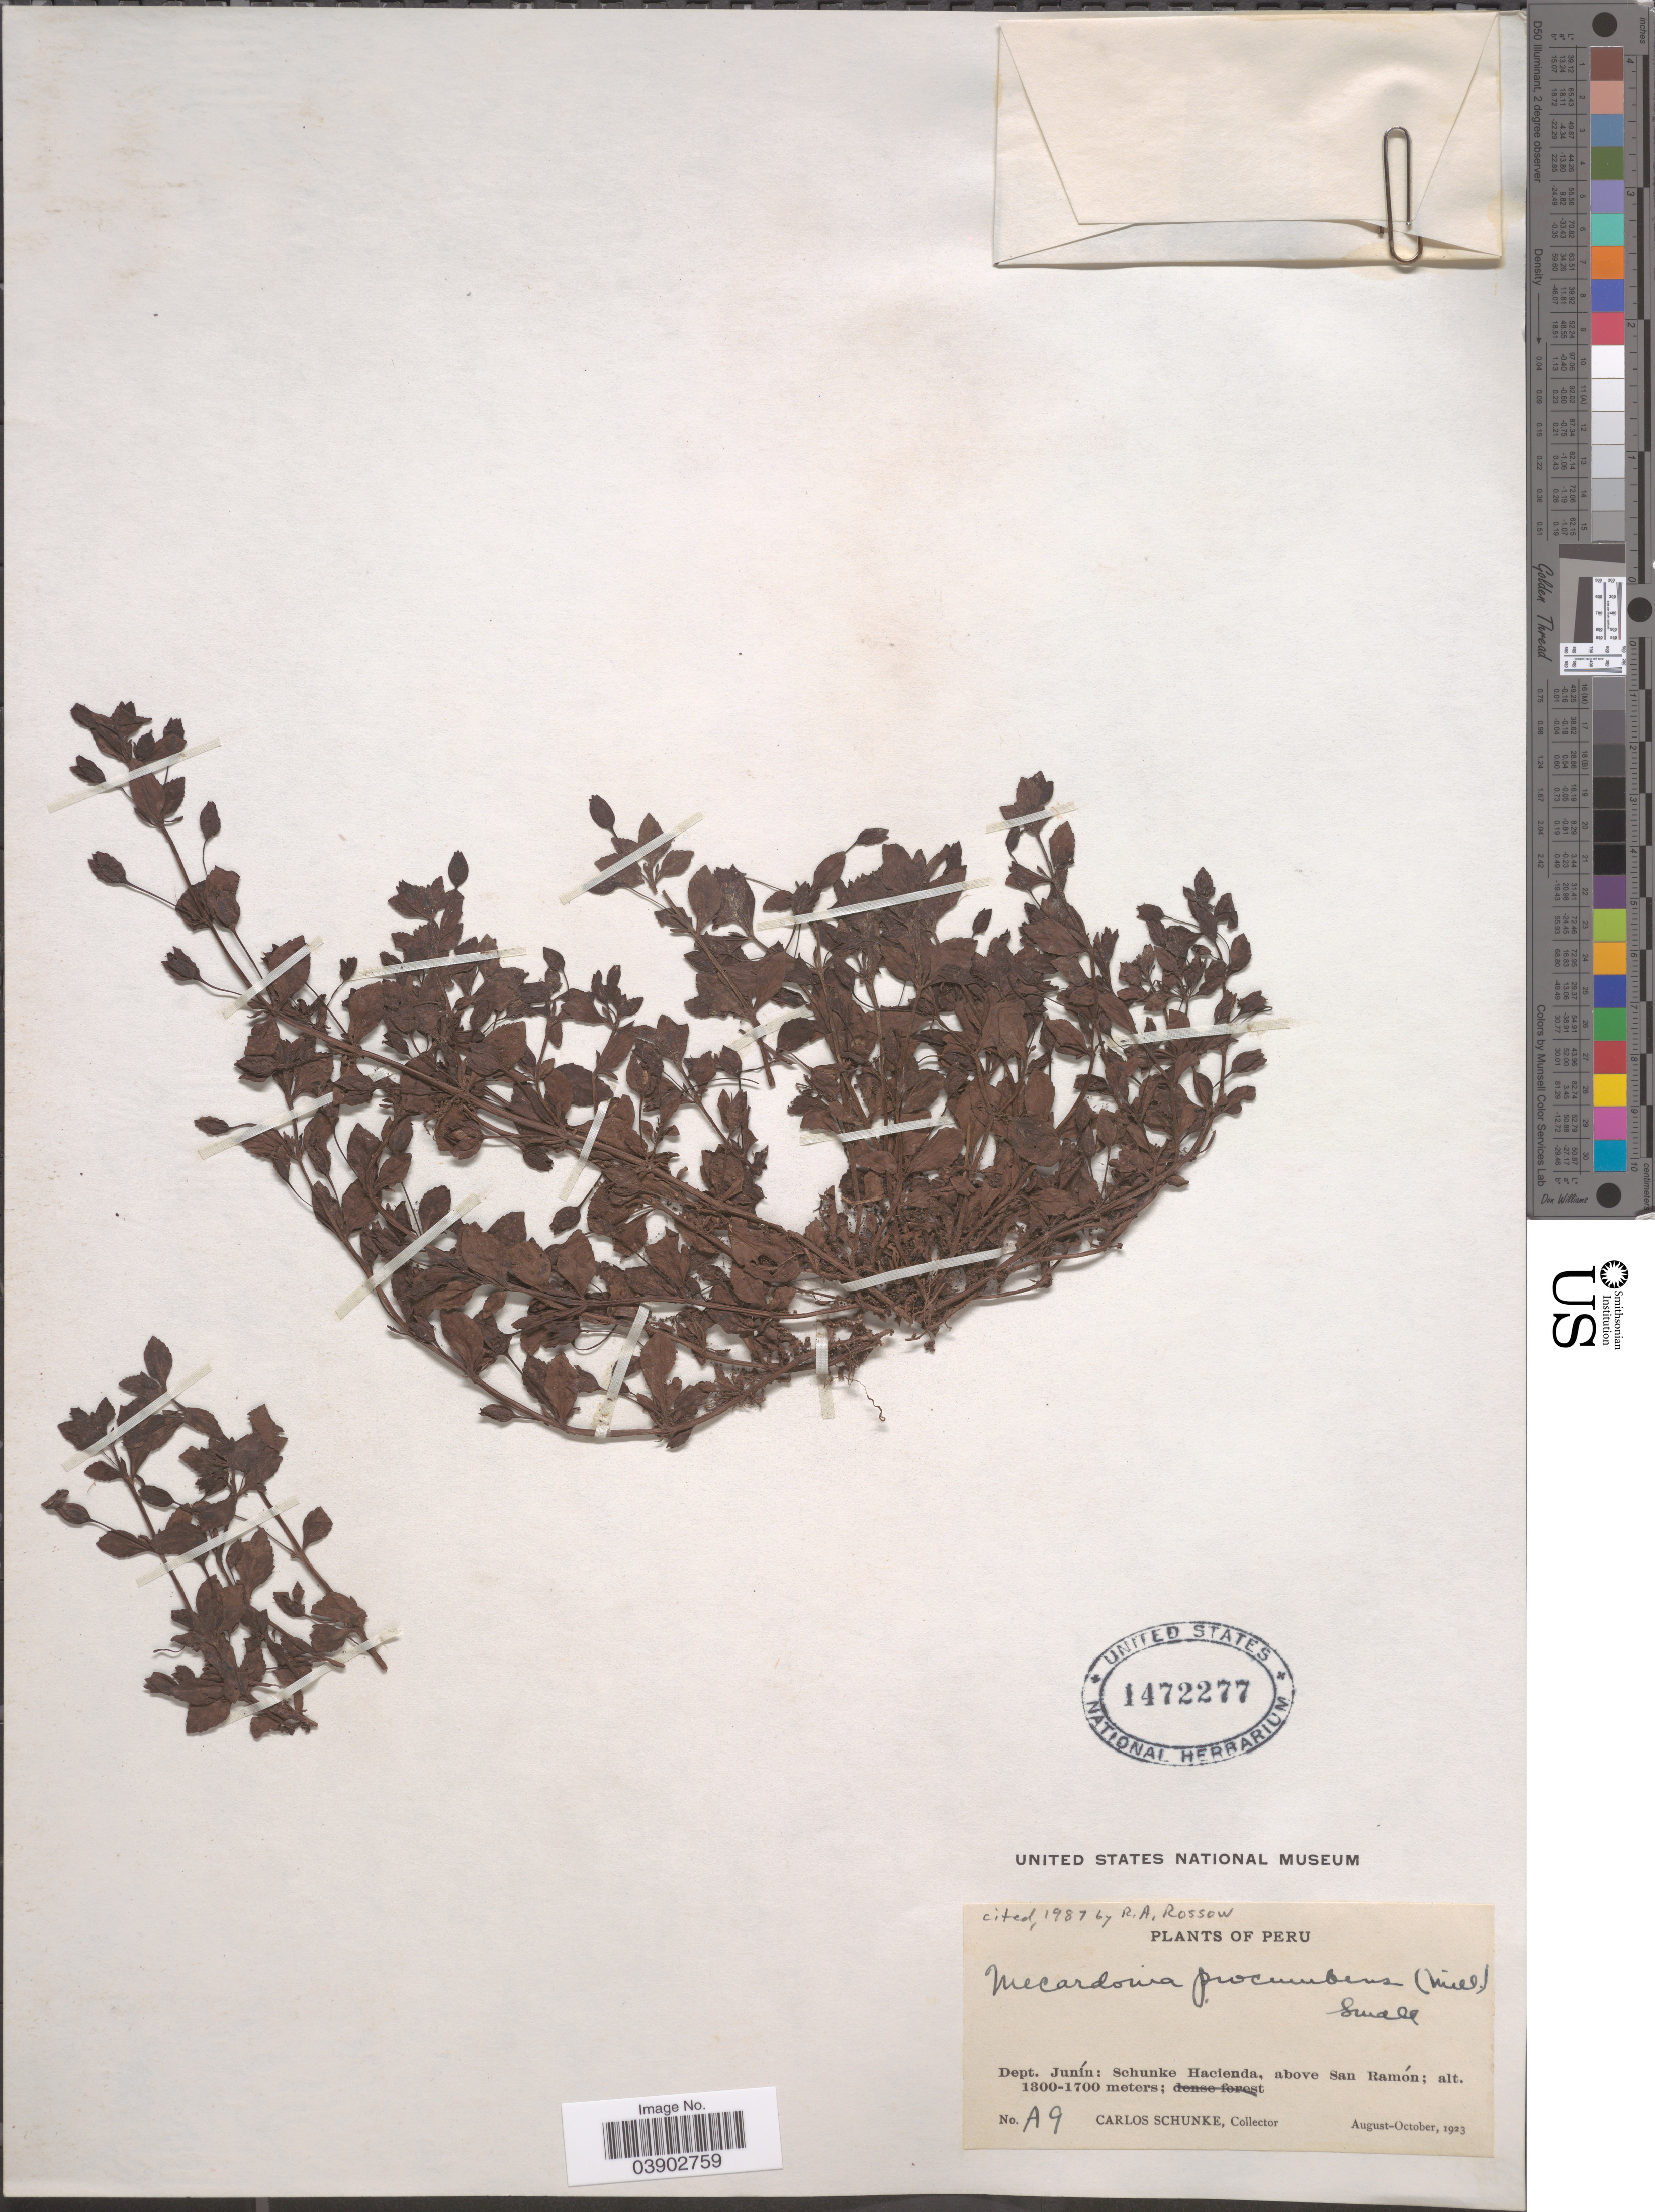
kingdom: Plantae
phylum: Tracheophyta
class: Magnoliopsida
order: Lamiales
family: Plantaginaceae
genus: Mecardonia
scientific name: Mecardonia procumbens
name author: (Mill.) Small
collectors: C. Schunke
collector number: A9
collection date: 1923-08/1923-10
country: Peru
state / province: Junín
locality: Dept. Junín: Schunke Hacienda, above San Ramón.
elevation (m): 1300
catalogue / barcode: US 1472277